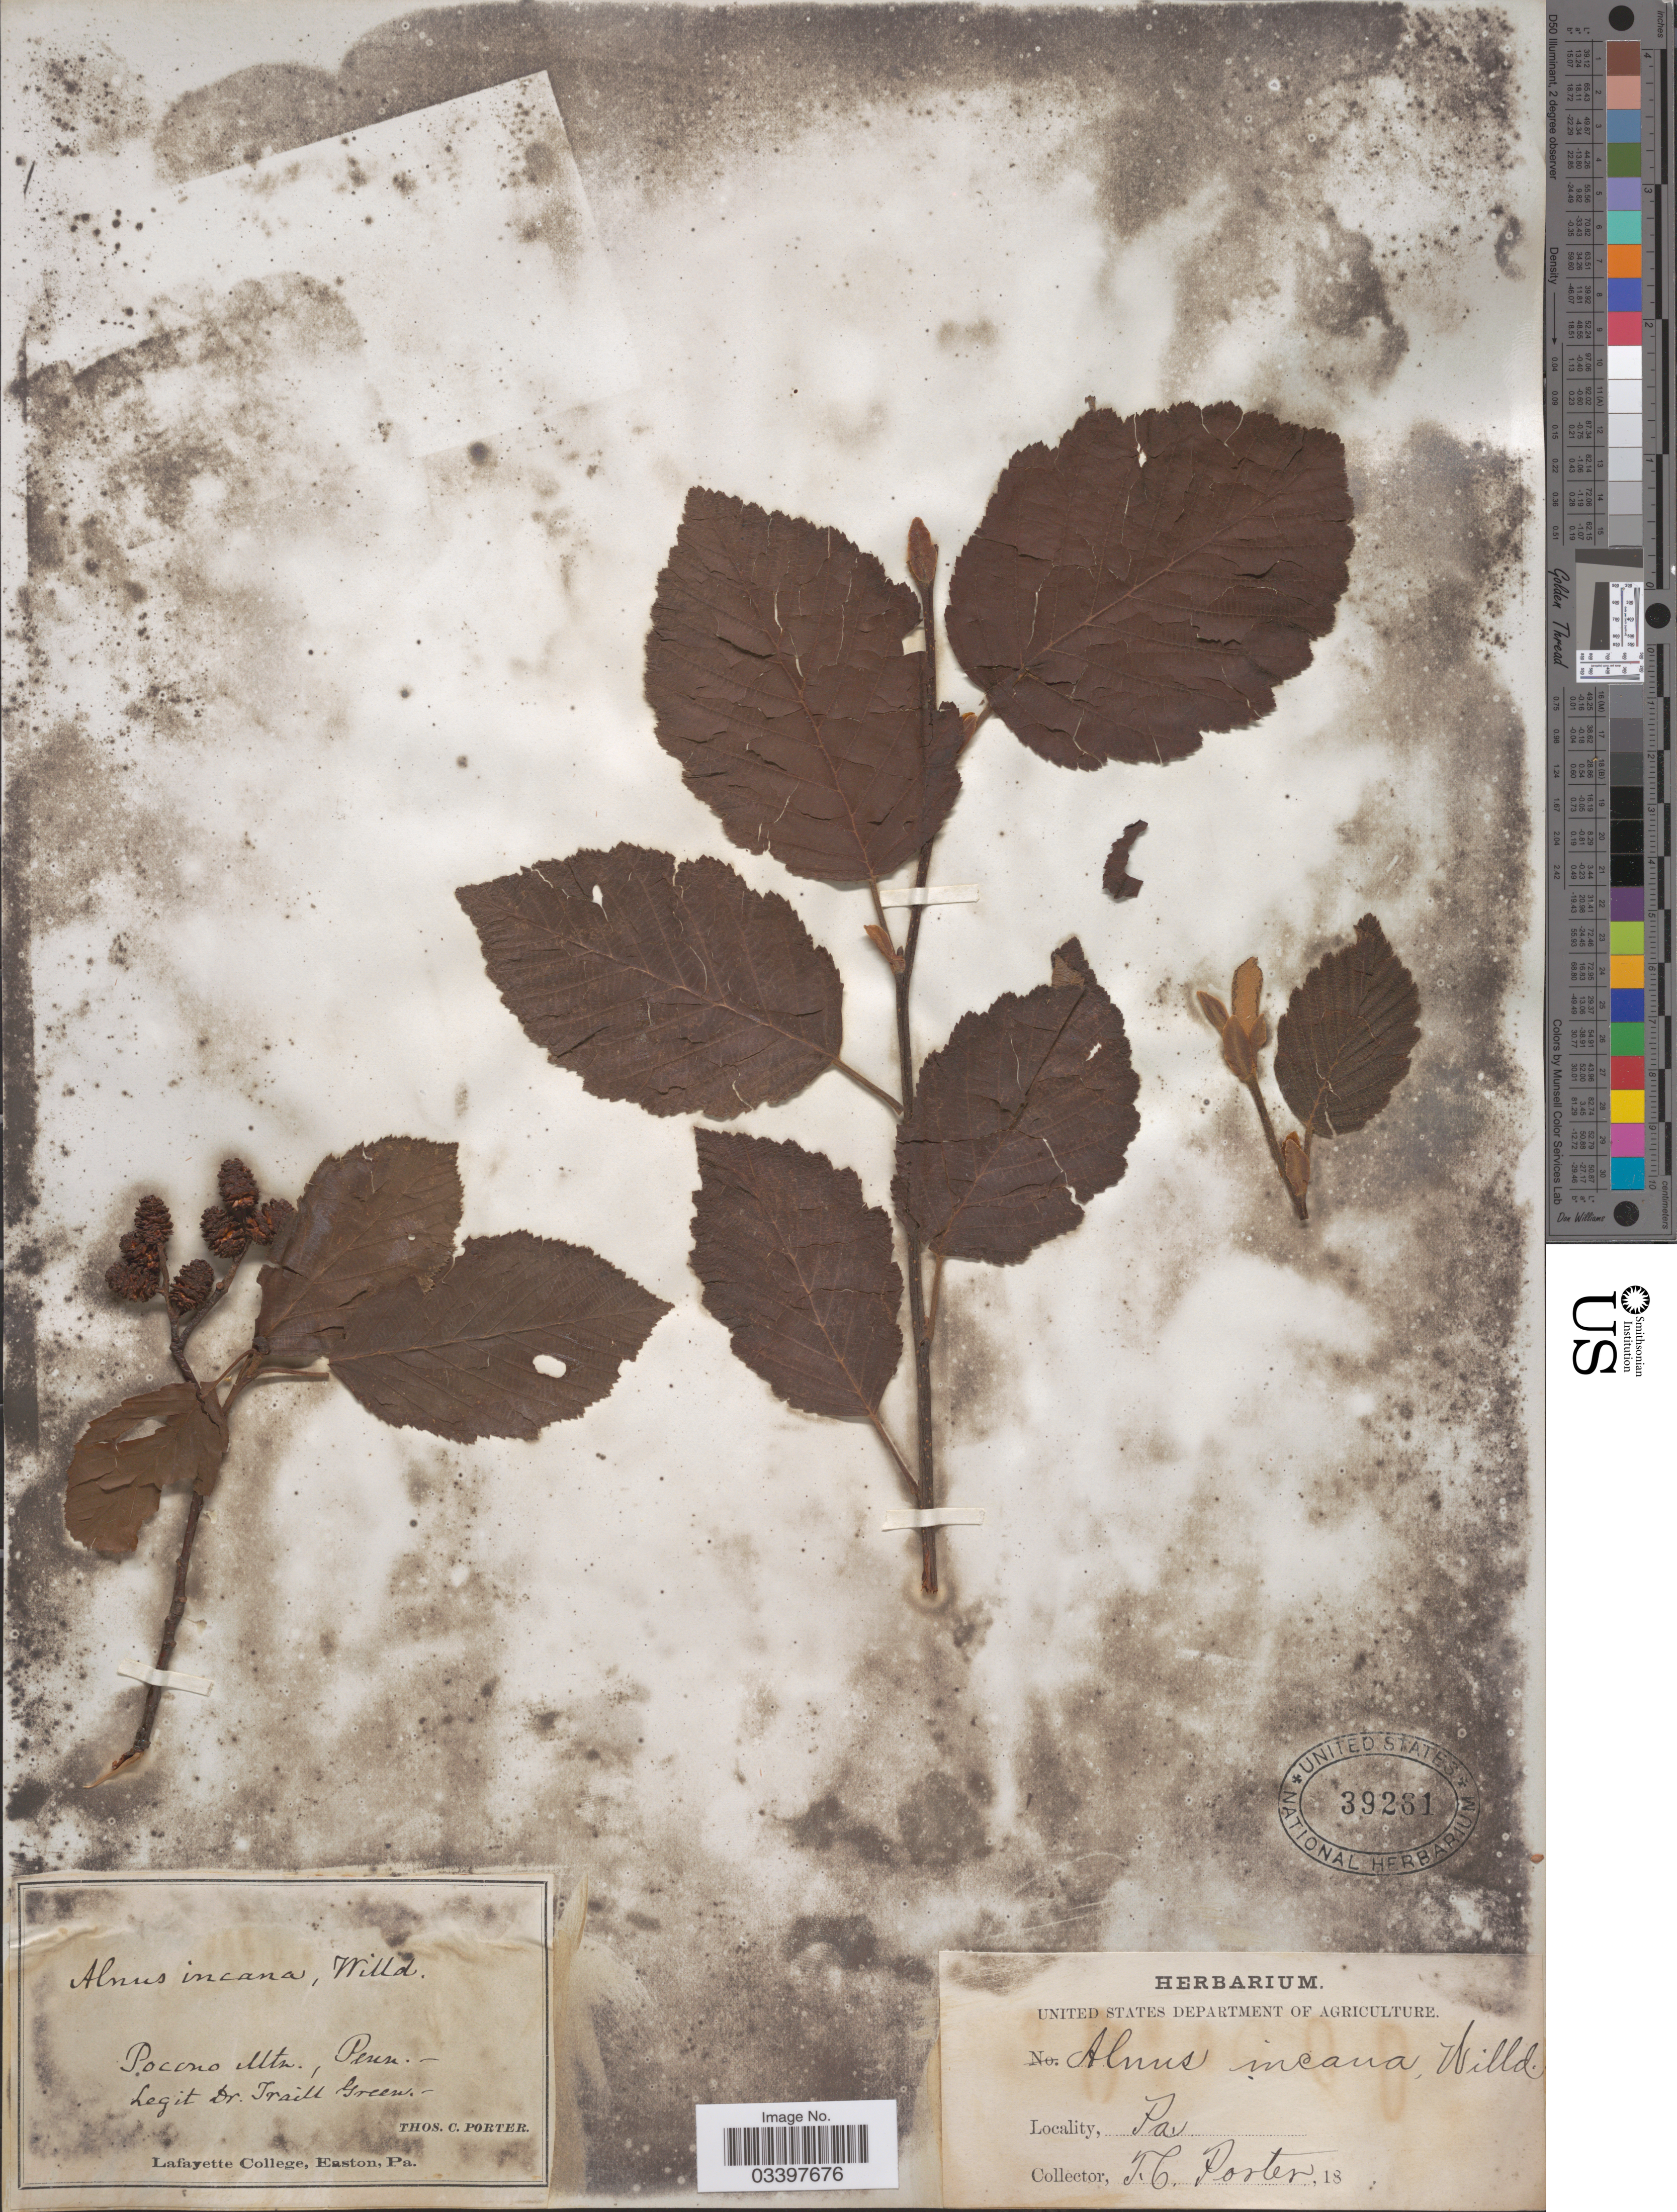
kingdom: Plantae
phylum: Tracheophyta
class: Magnoliopsida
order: Fagales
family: Betulaceae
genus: Alnus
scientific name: Alnus incana subsp. rugosa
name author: (Du Roi) R.T. Clausen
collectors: T. Porter & T. Green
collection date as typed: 18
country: United States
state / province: Pennsylvania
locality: Pocono Mtn.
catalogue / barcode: US 39261